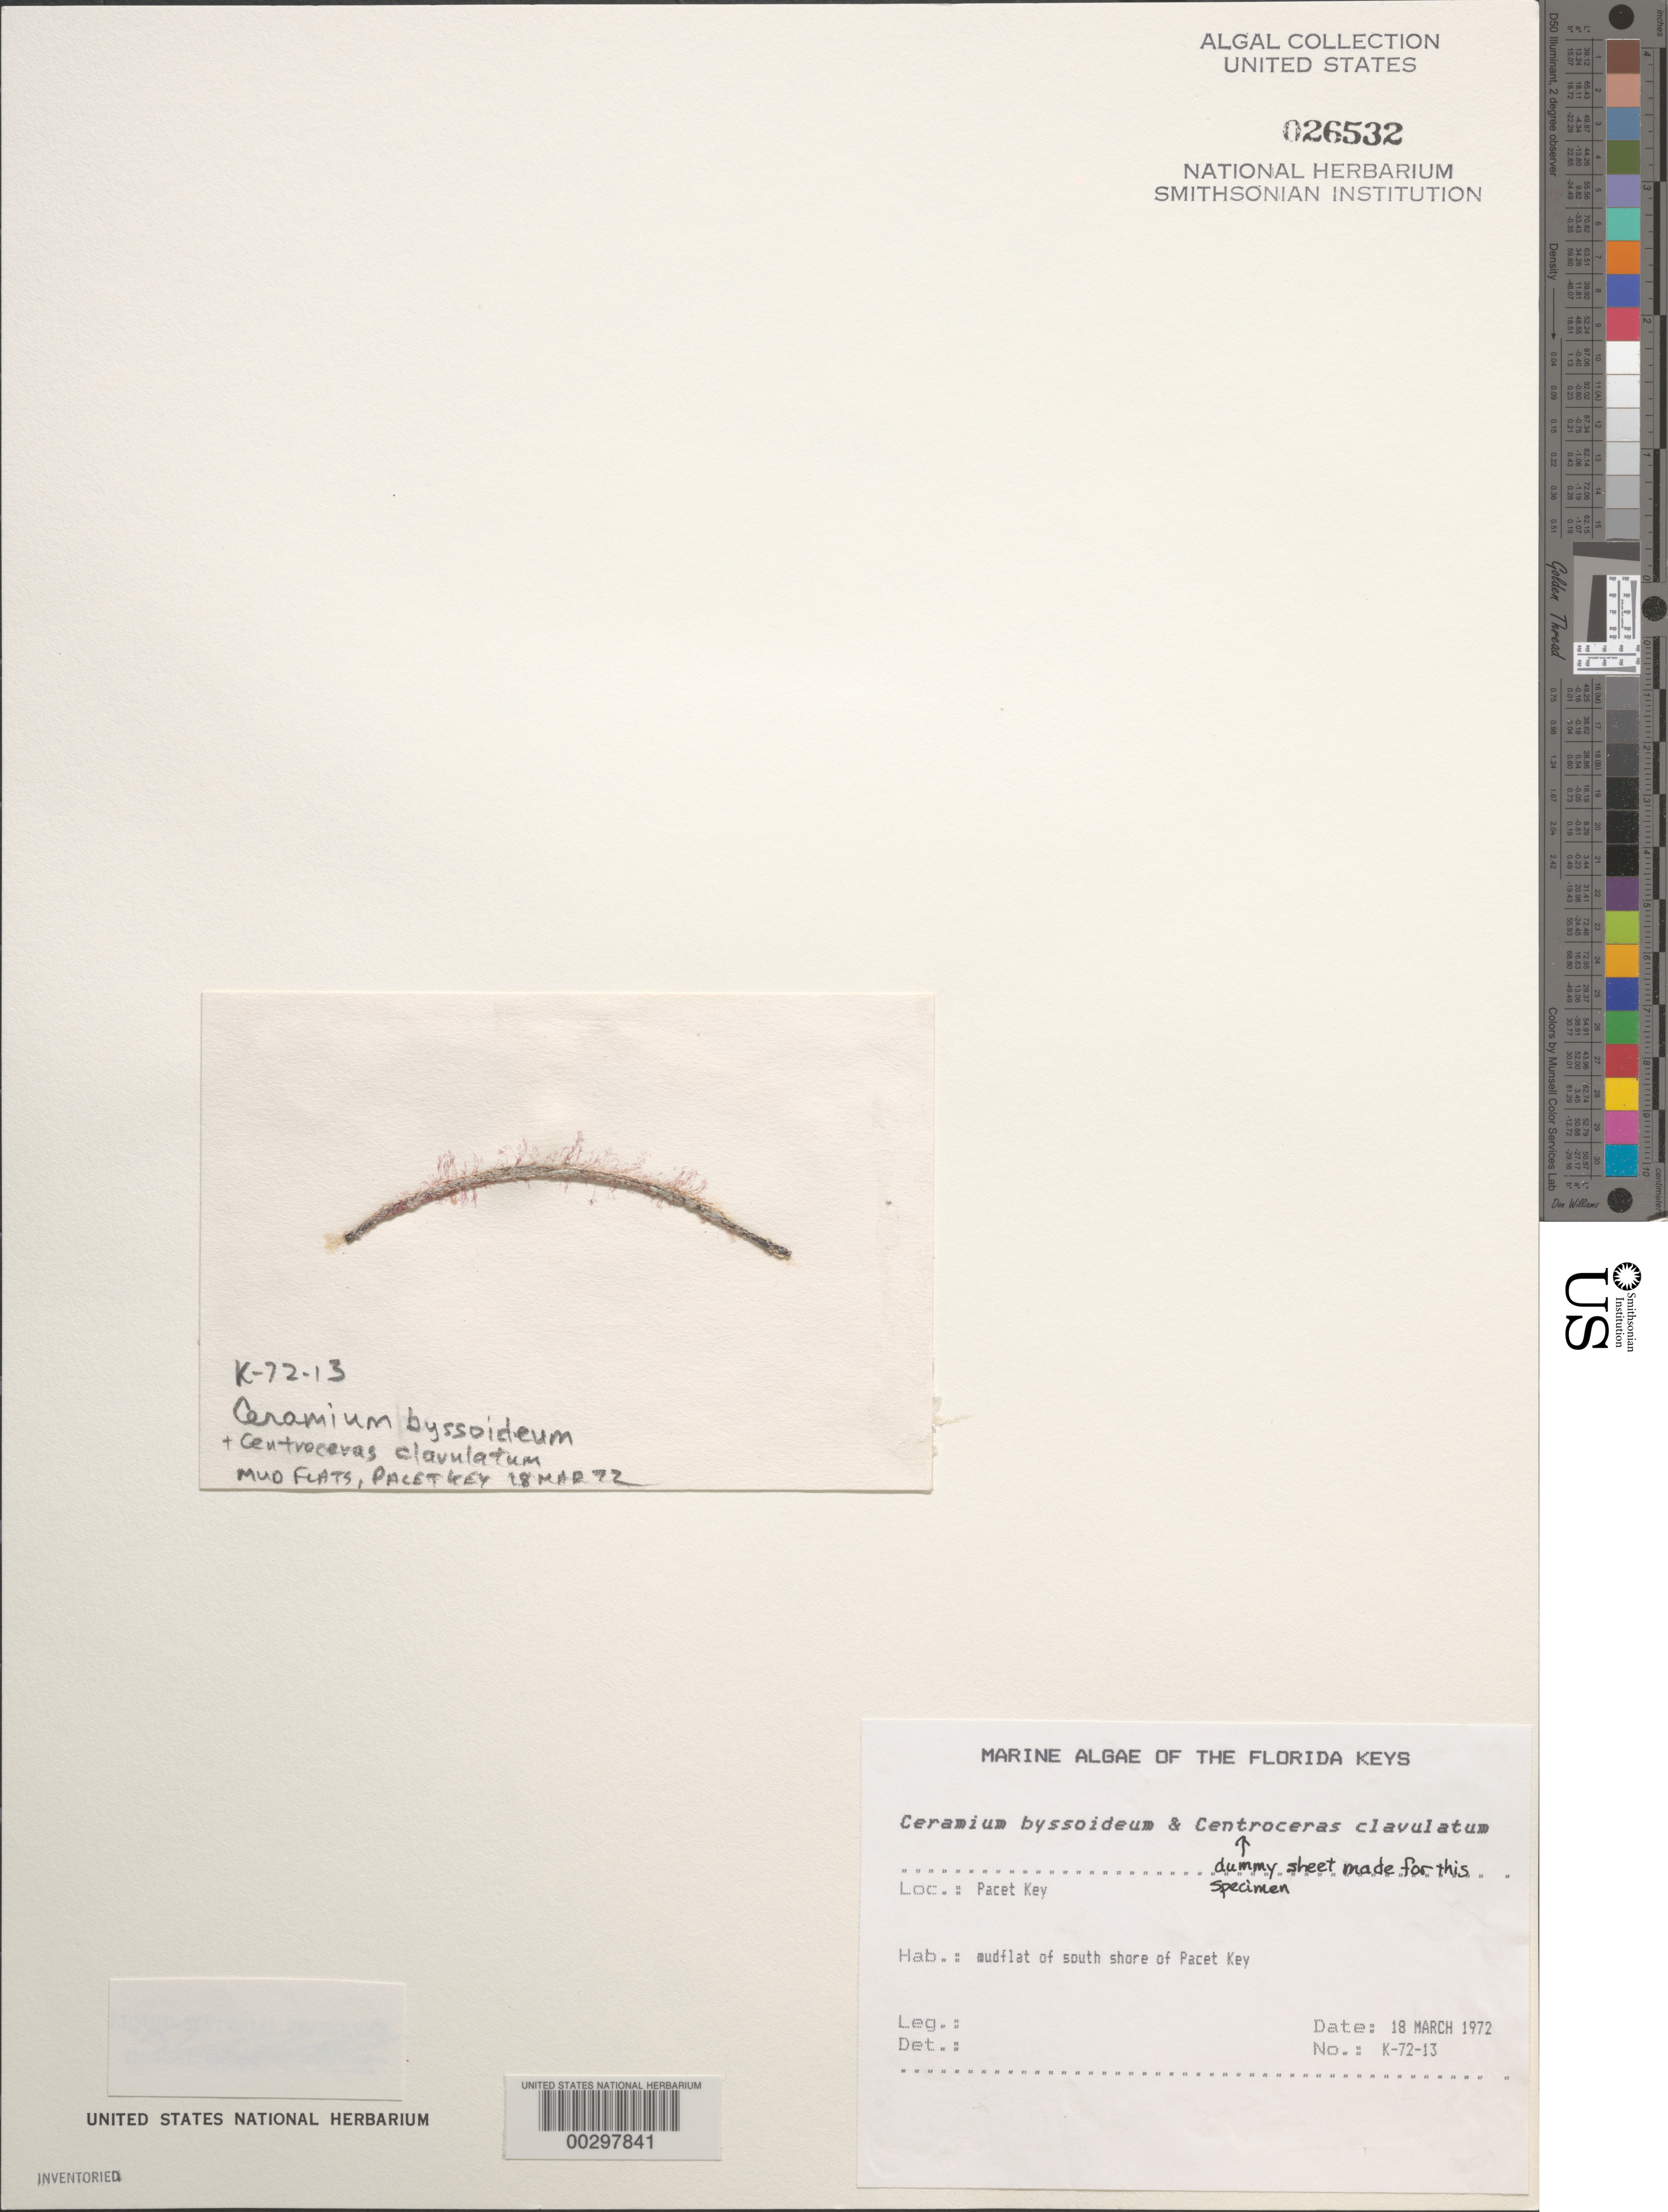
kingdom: Plantae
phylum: Rhodophyta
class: Florideophyceae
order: Ceramiales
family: Ceramiaceae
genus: Ceramium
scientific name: Ceramium byssoideum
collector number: K-72-13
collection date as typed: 18 Mar 1972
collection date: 1972-03-18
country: United States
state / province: Florida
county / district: Monroe County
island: Pacet Key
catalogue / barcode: US 26532